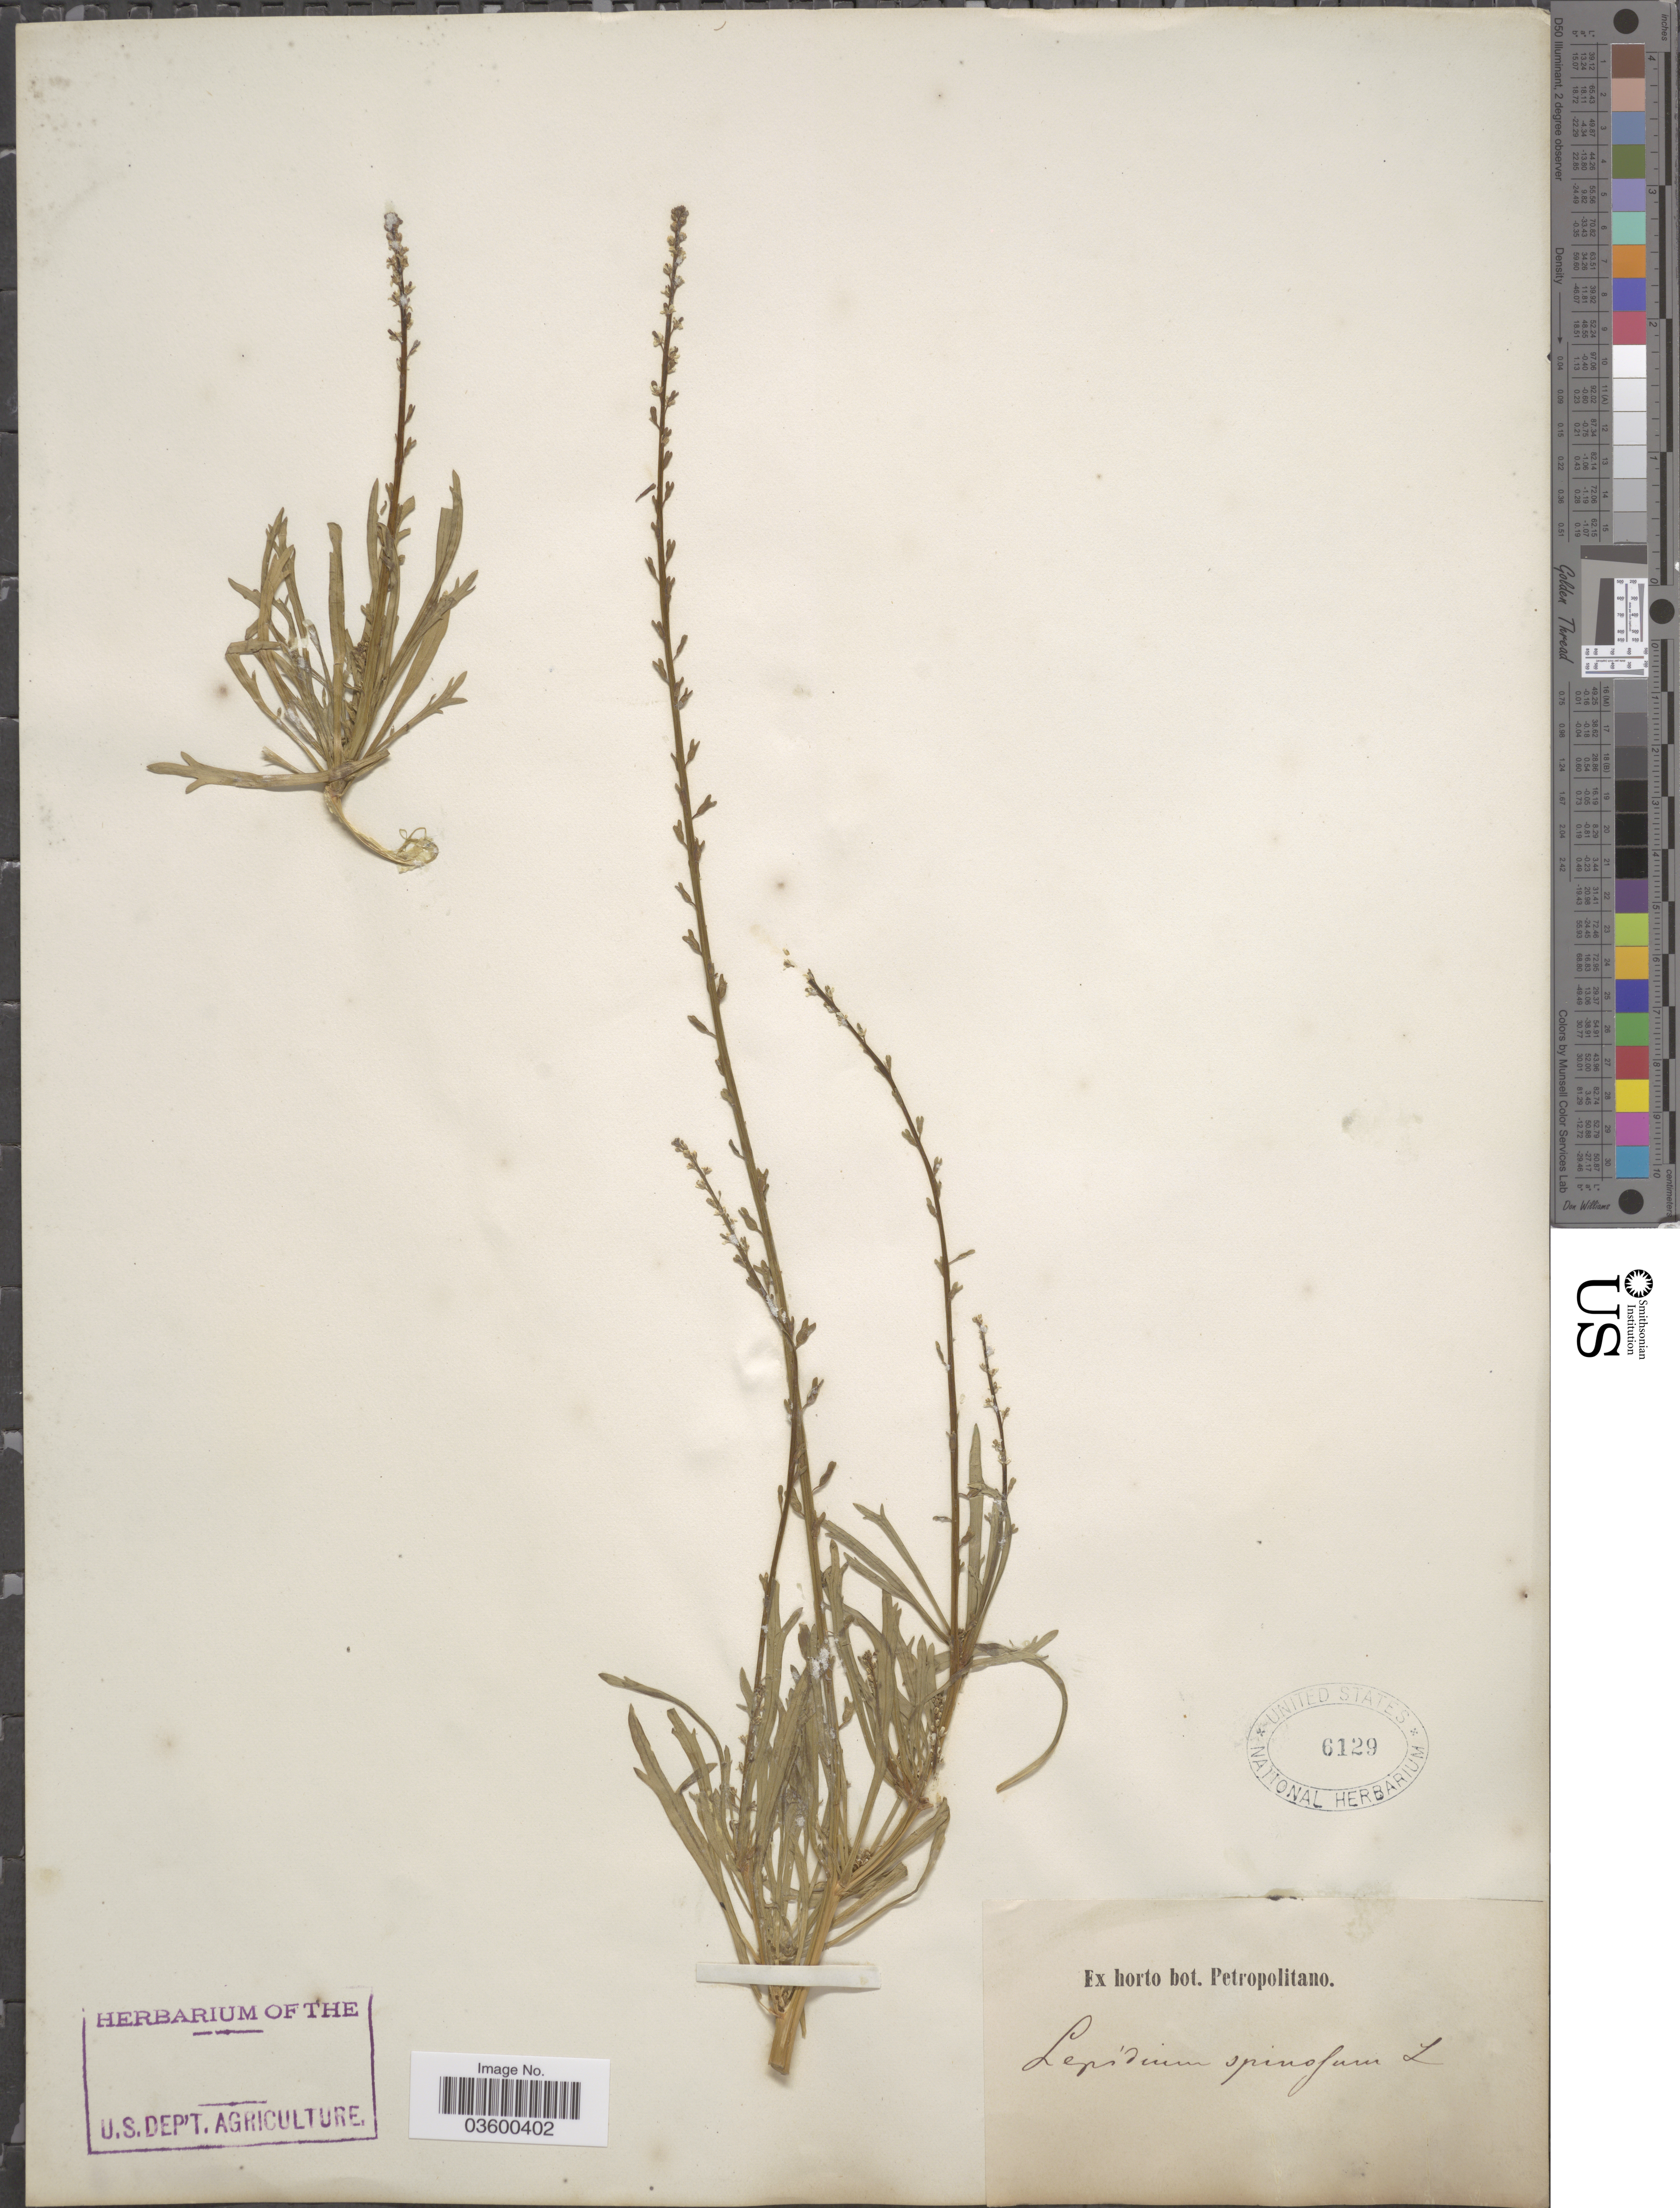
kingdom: Plantae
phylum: Tracheophyta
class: Magnoliopsida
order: Brassicales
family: Brassicaceae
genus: Lepidium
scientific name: Lepidium spinosum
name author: Ard.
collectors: ex Horto Bot. Petropolitano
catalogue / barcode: US 6129